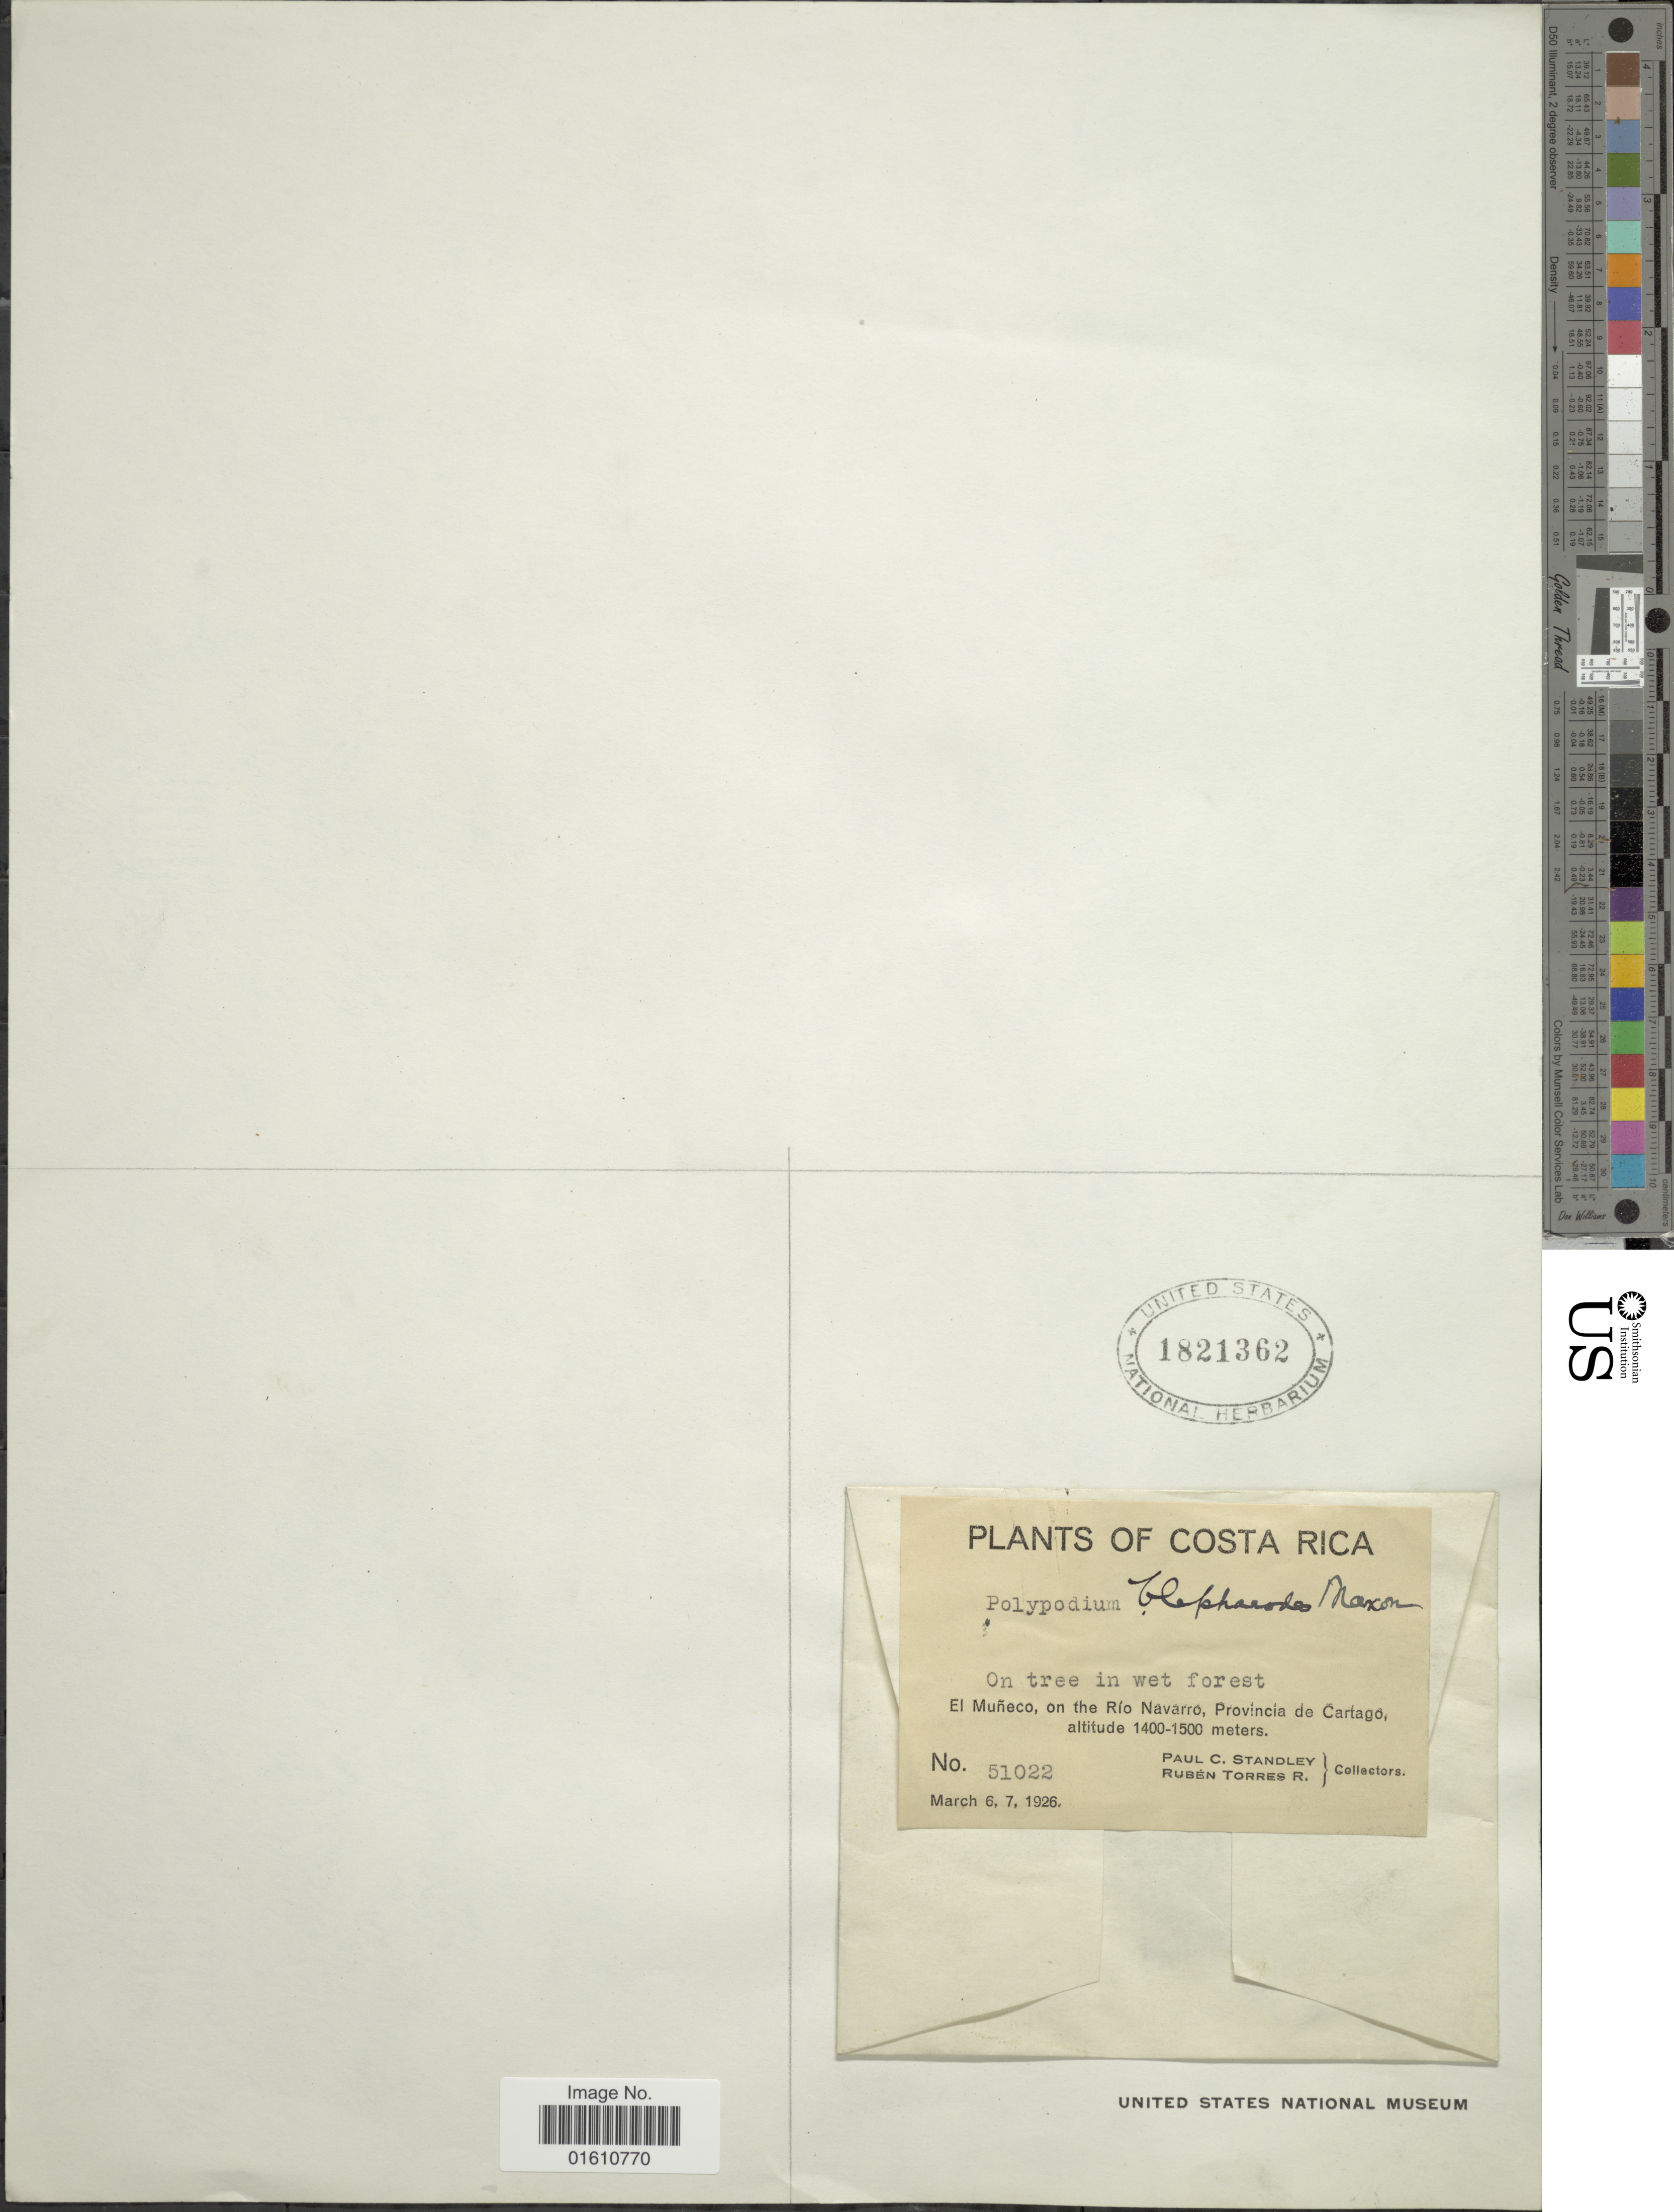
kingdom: Plantae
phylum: Tracheophyta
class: Polypodiopsida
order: Polypodiales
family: Polypodiaceae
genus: Moranopteris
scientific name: Moranopteris taenifolia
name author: (Jenman) R. Y. Hirai & J. Prado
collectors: P. C. Standley & R. Torres R.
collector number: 51022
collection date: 1926-03-06/1926-03-07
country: Costa Rica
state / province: Cartago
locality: El Muneco, on the Rio Navarro, Provincia de Cartago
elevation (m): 1400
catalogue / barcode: US 1821362